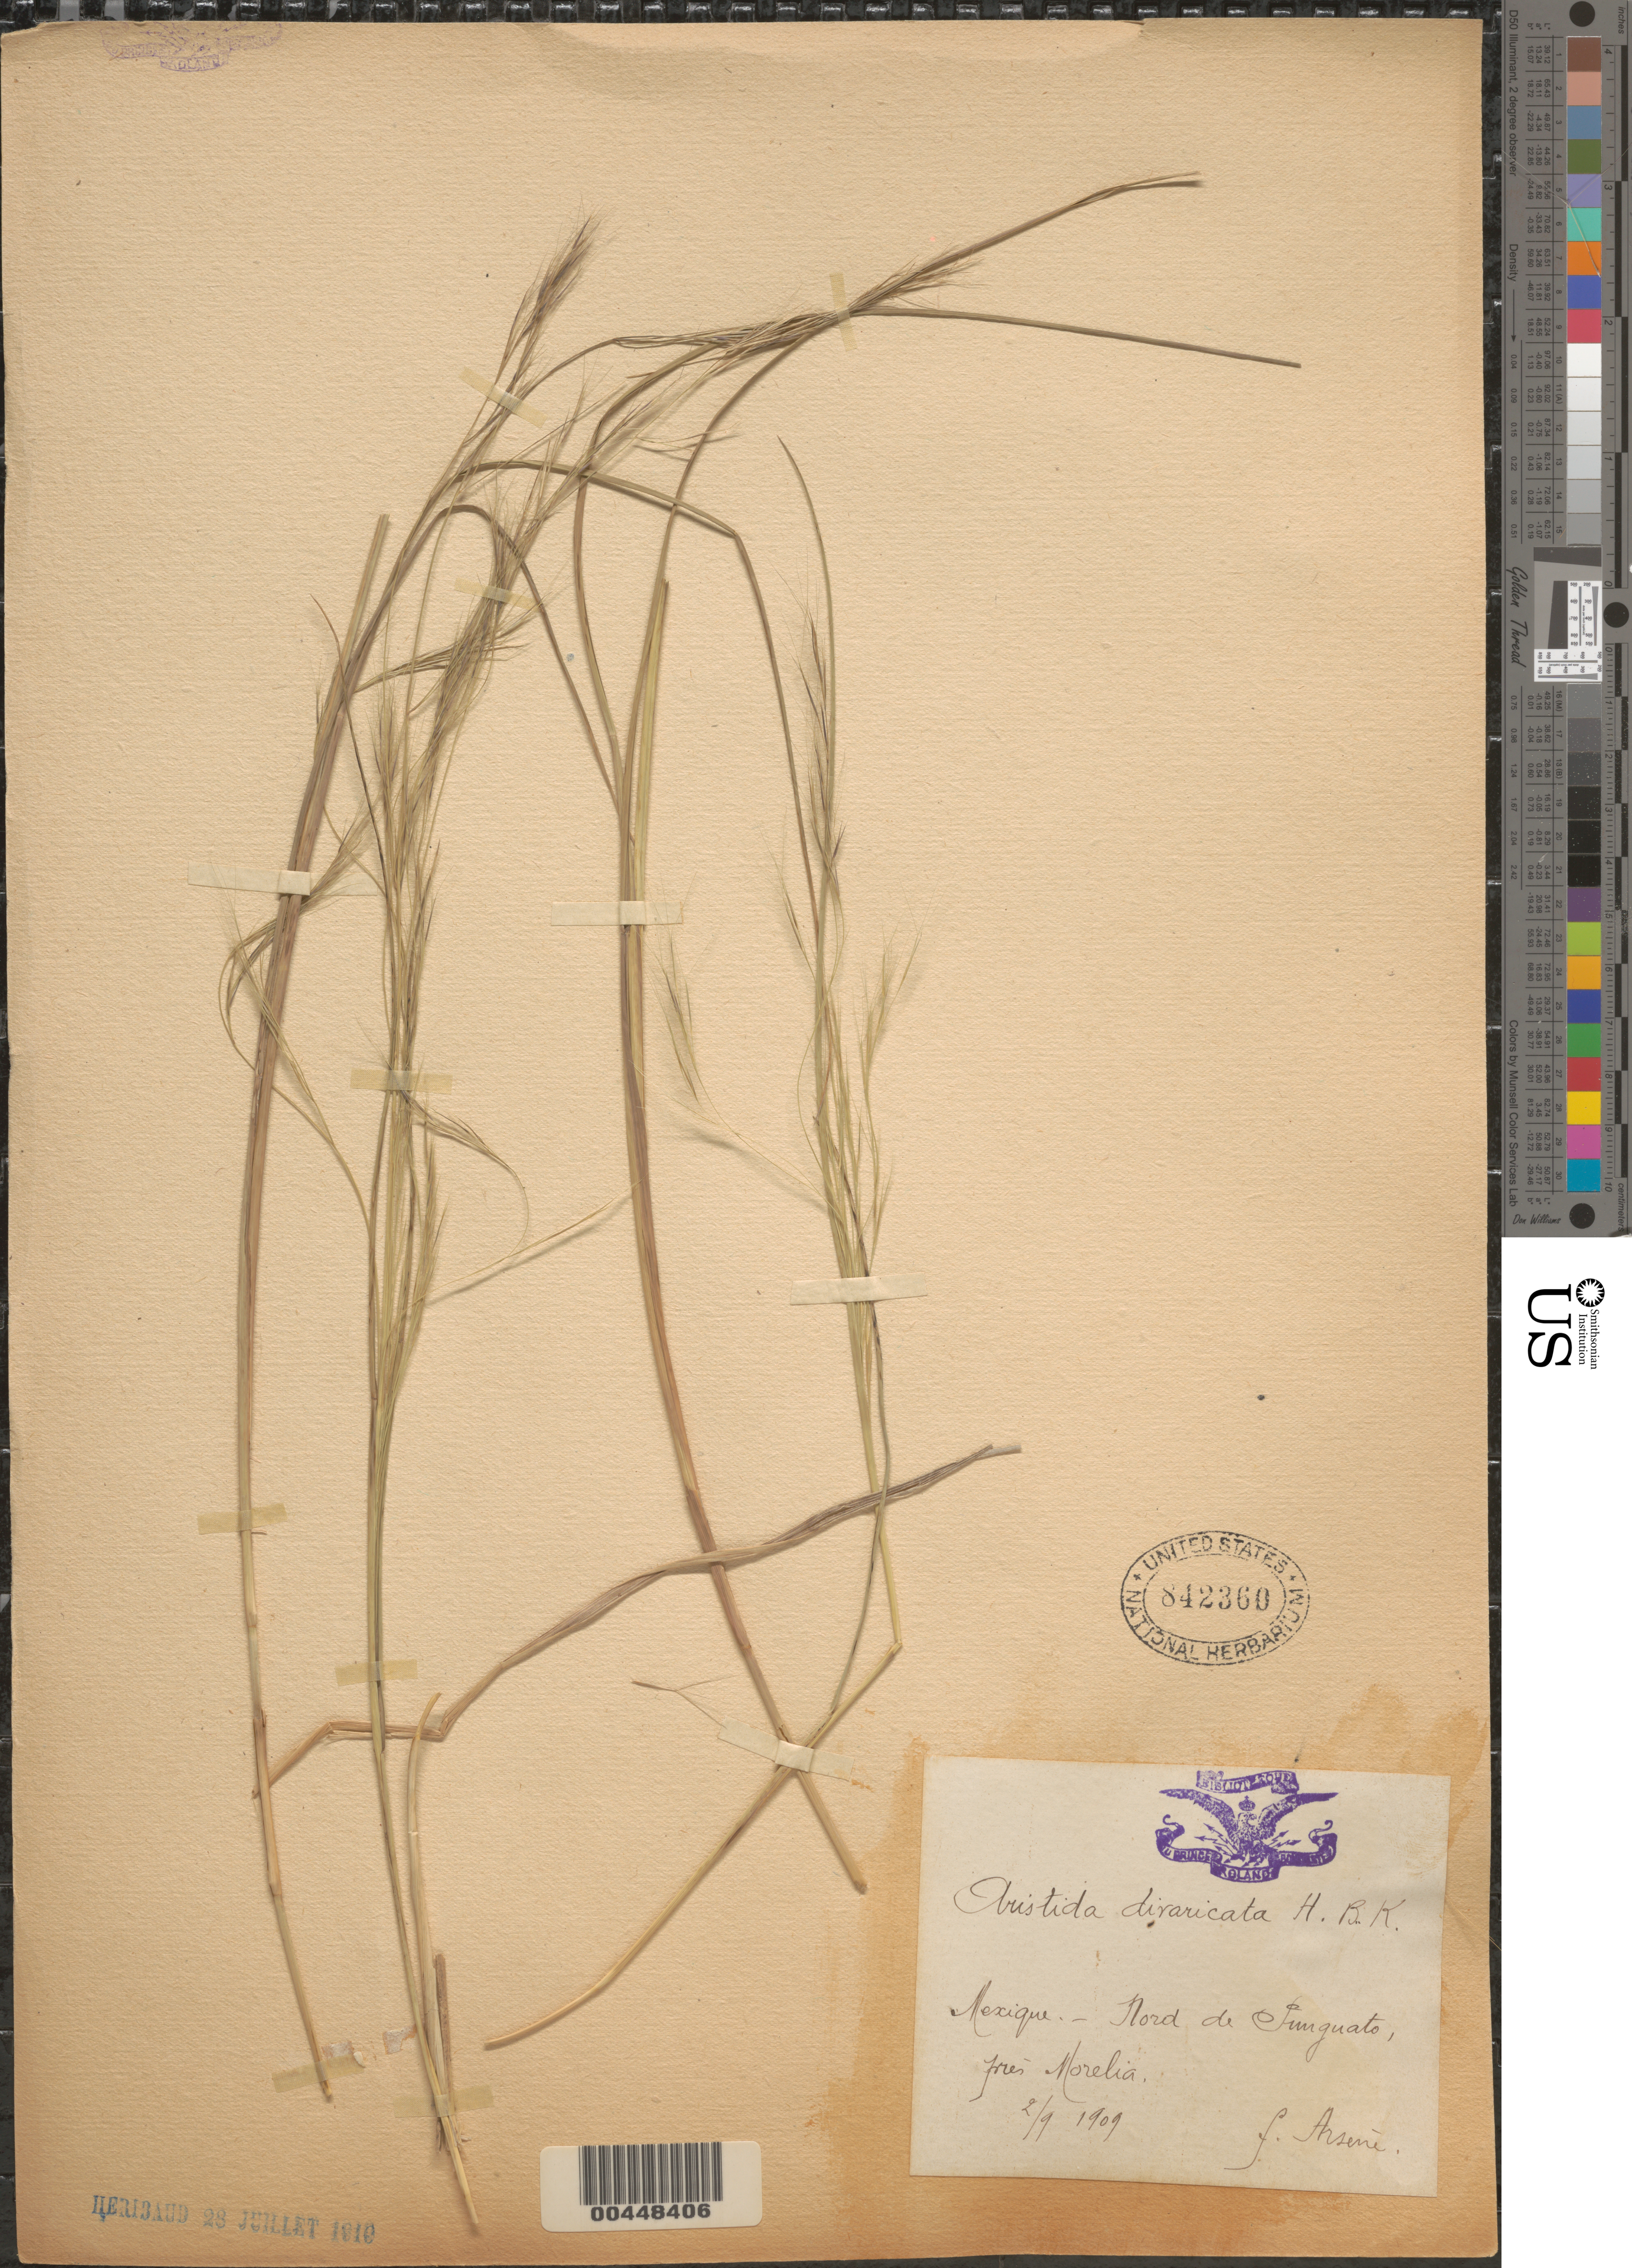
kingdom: Plantae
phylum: Tracheophyta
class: Liliopsida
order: Poales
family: Poaceae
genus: Aristida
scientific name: Aristida divaricata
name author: Humb. & Bonpl. ex Willd.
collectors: Bro. G. Arsène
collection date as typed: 9 Feb 1909 or 2 Sep 1909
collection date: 1909-02-09 or 1909-09-02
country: Mexico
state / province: Michoacán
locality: Morelia, Nord de Tunguato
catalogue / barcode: US 842360